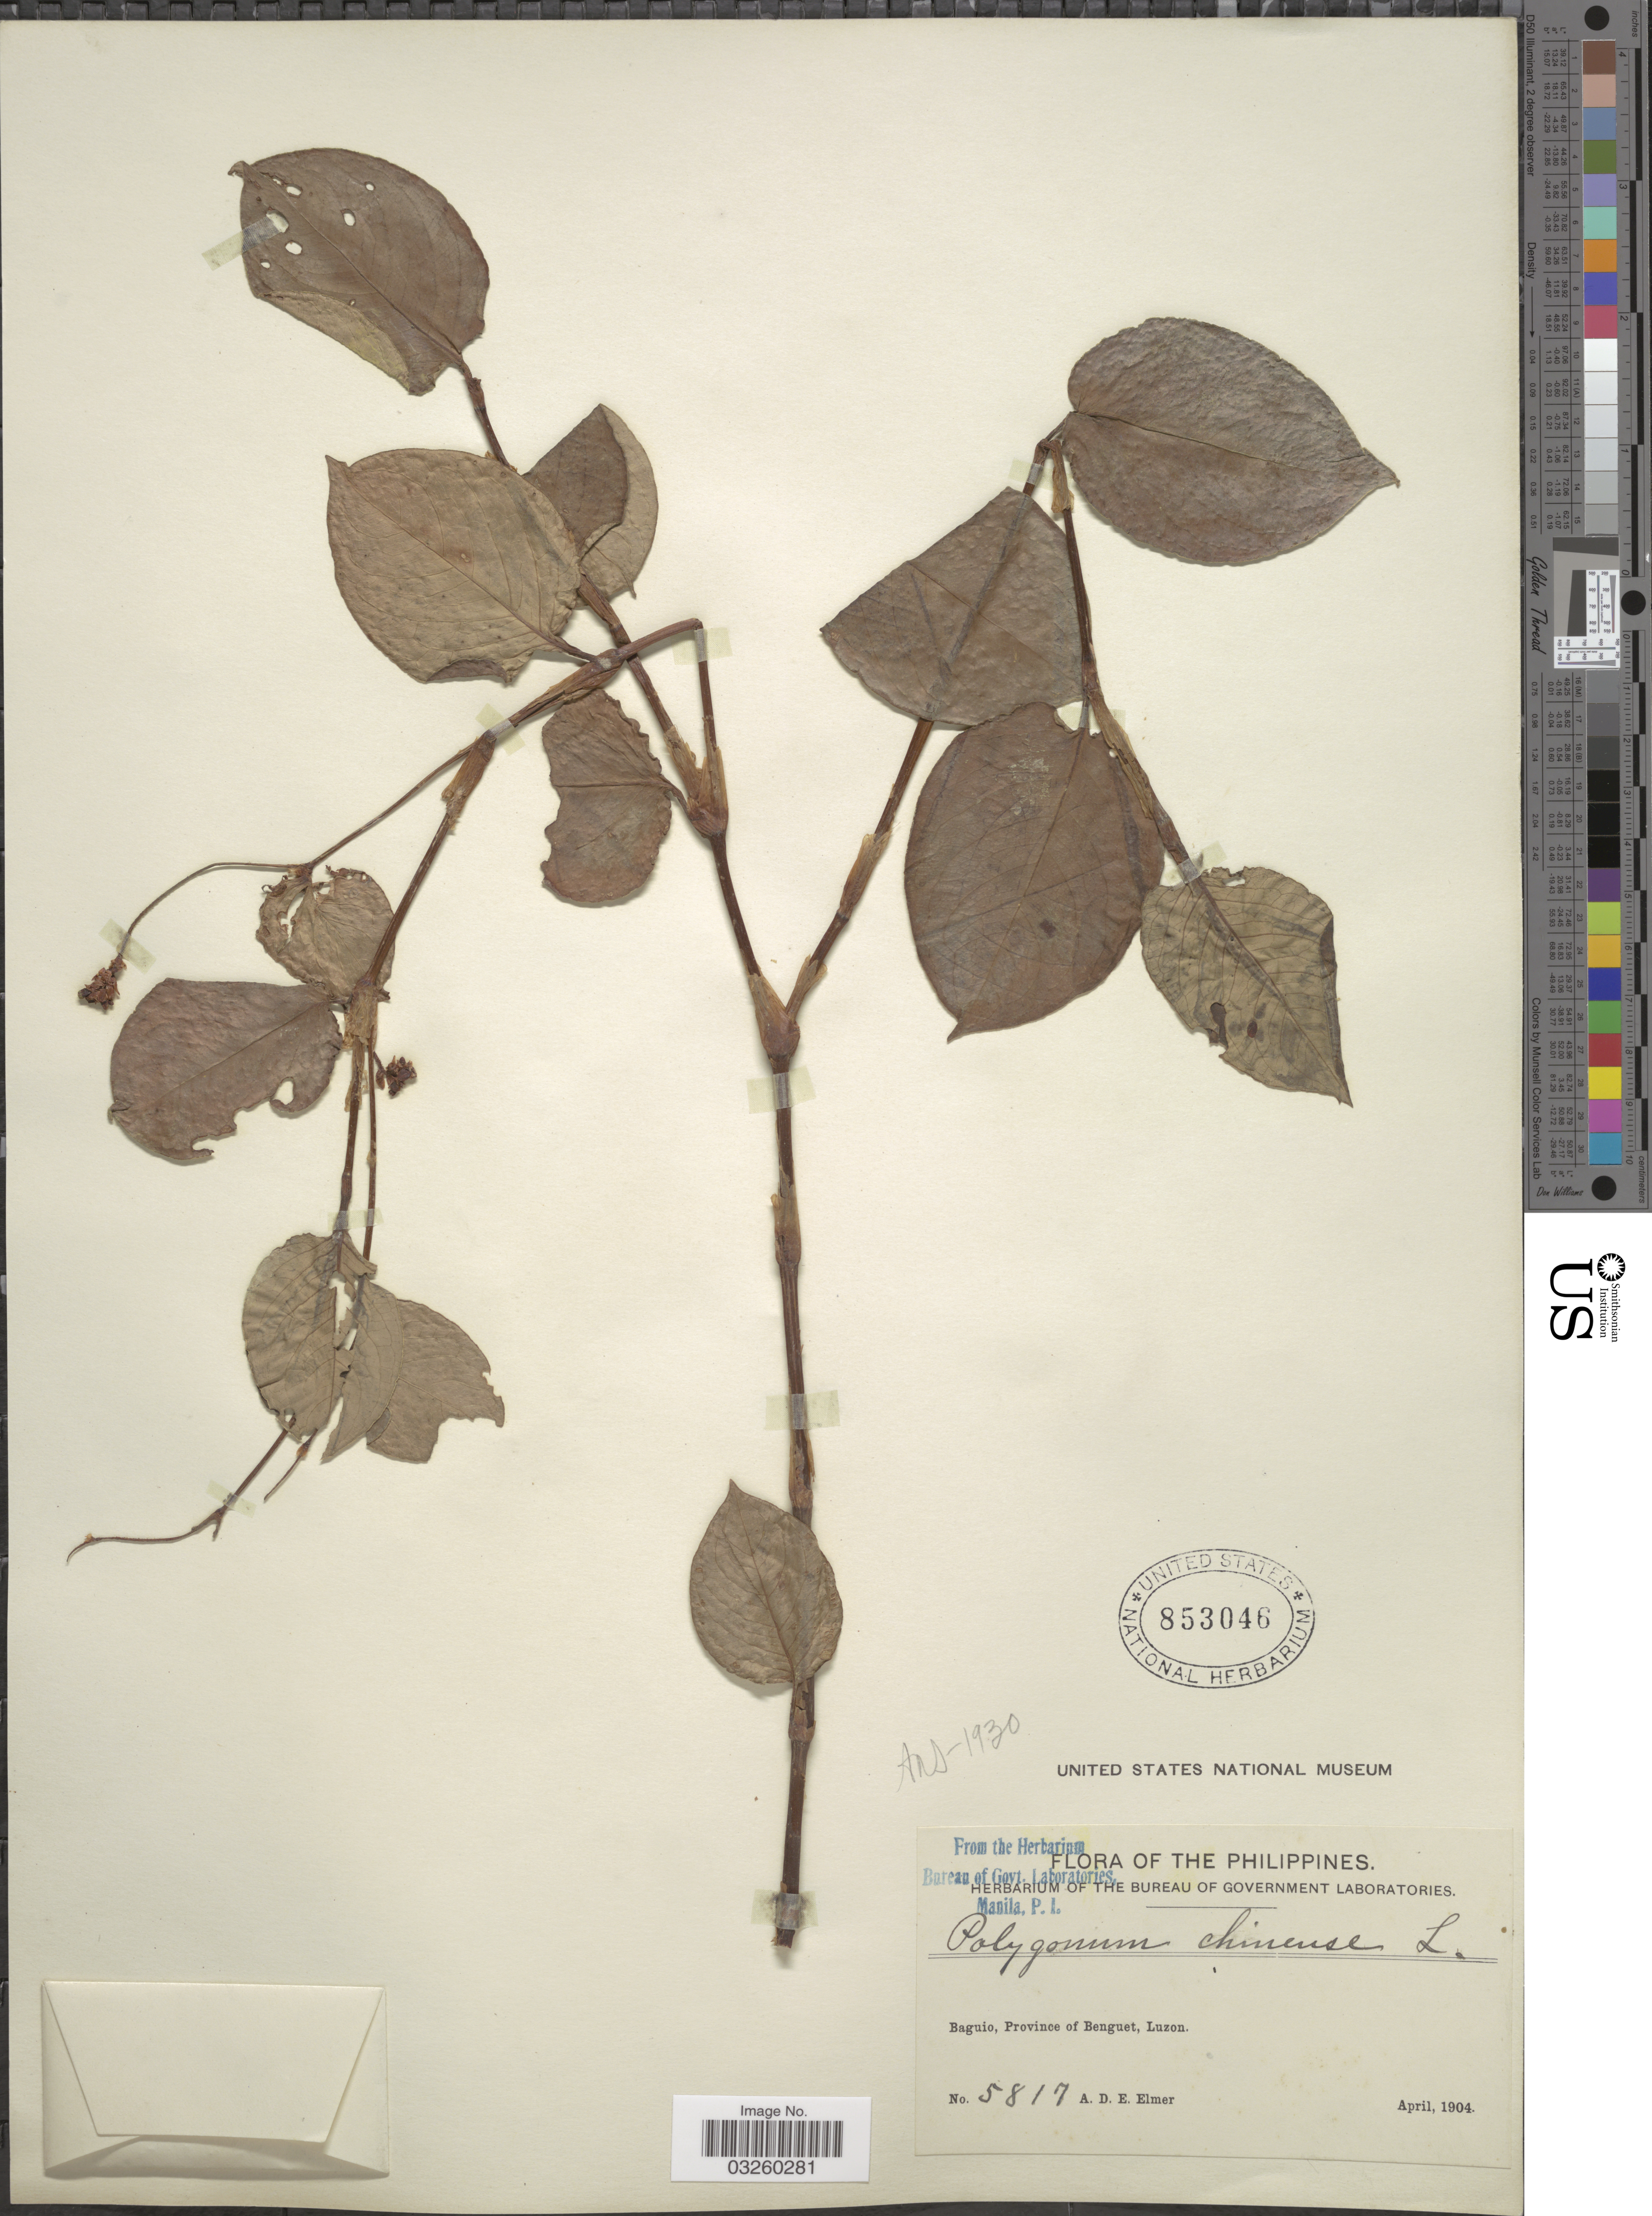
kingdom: Plantae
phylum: Tracheophyta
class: Magnoliopsida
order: Caryophyllales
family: Polygonaceae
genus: Polygonum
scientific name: Polygonum chinense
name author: L.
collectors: A. D. E. Elmer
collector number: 5817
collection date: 1904-04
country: Philippines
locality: Baguio, Province of Benguet, Luzon.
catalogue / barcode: US 853046